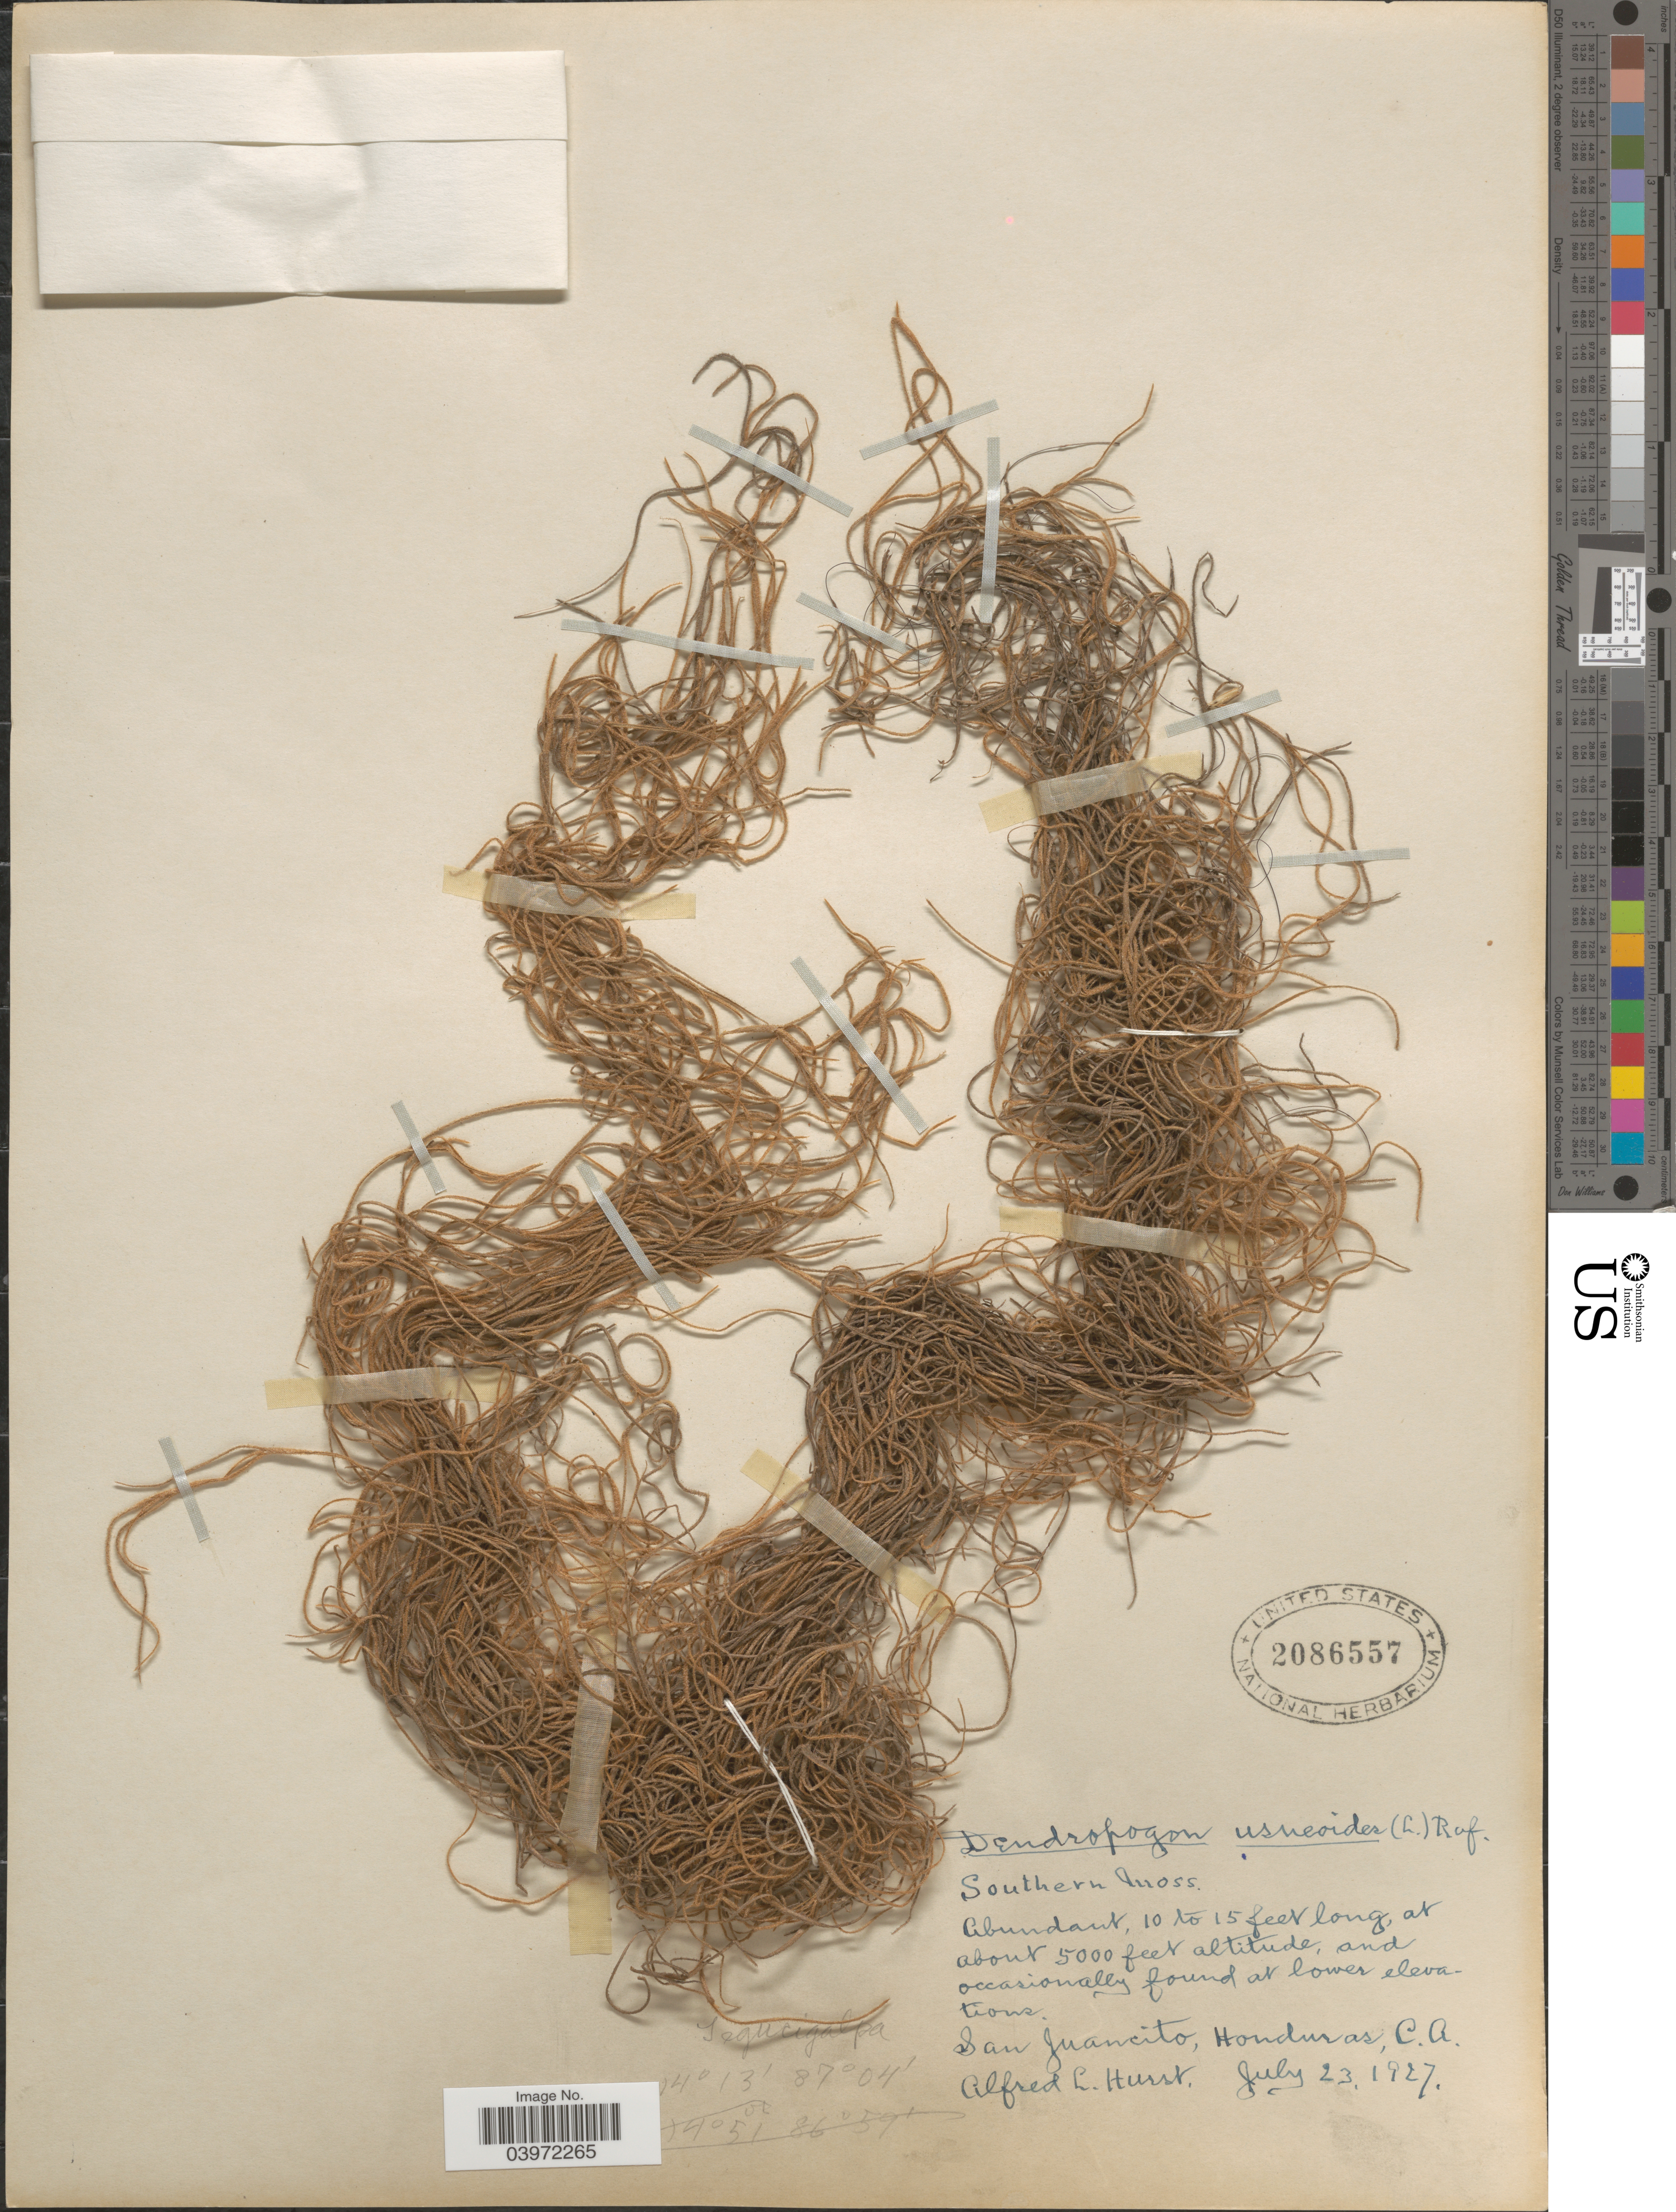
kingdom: Plantae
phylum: Tracheophyta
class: Liliopsida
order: Poales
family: Bromeliaceae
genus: Tillandsia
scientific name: Tillandsia usneoides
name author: (L.) L.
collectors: A. Hurst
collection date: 1927-07-23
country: Honduras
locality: Southern moss. San Juancito, C.A. Tegucigalpa.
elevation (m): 1524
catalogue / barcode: US 2086557